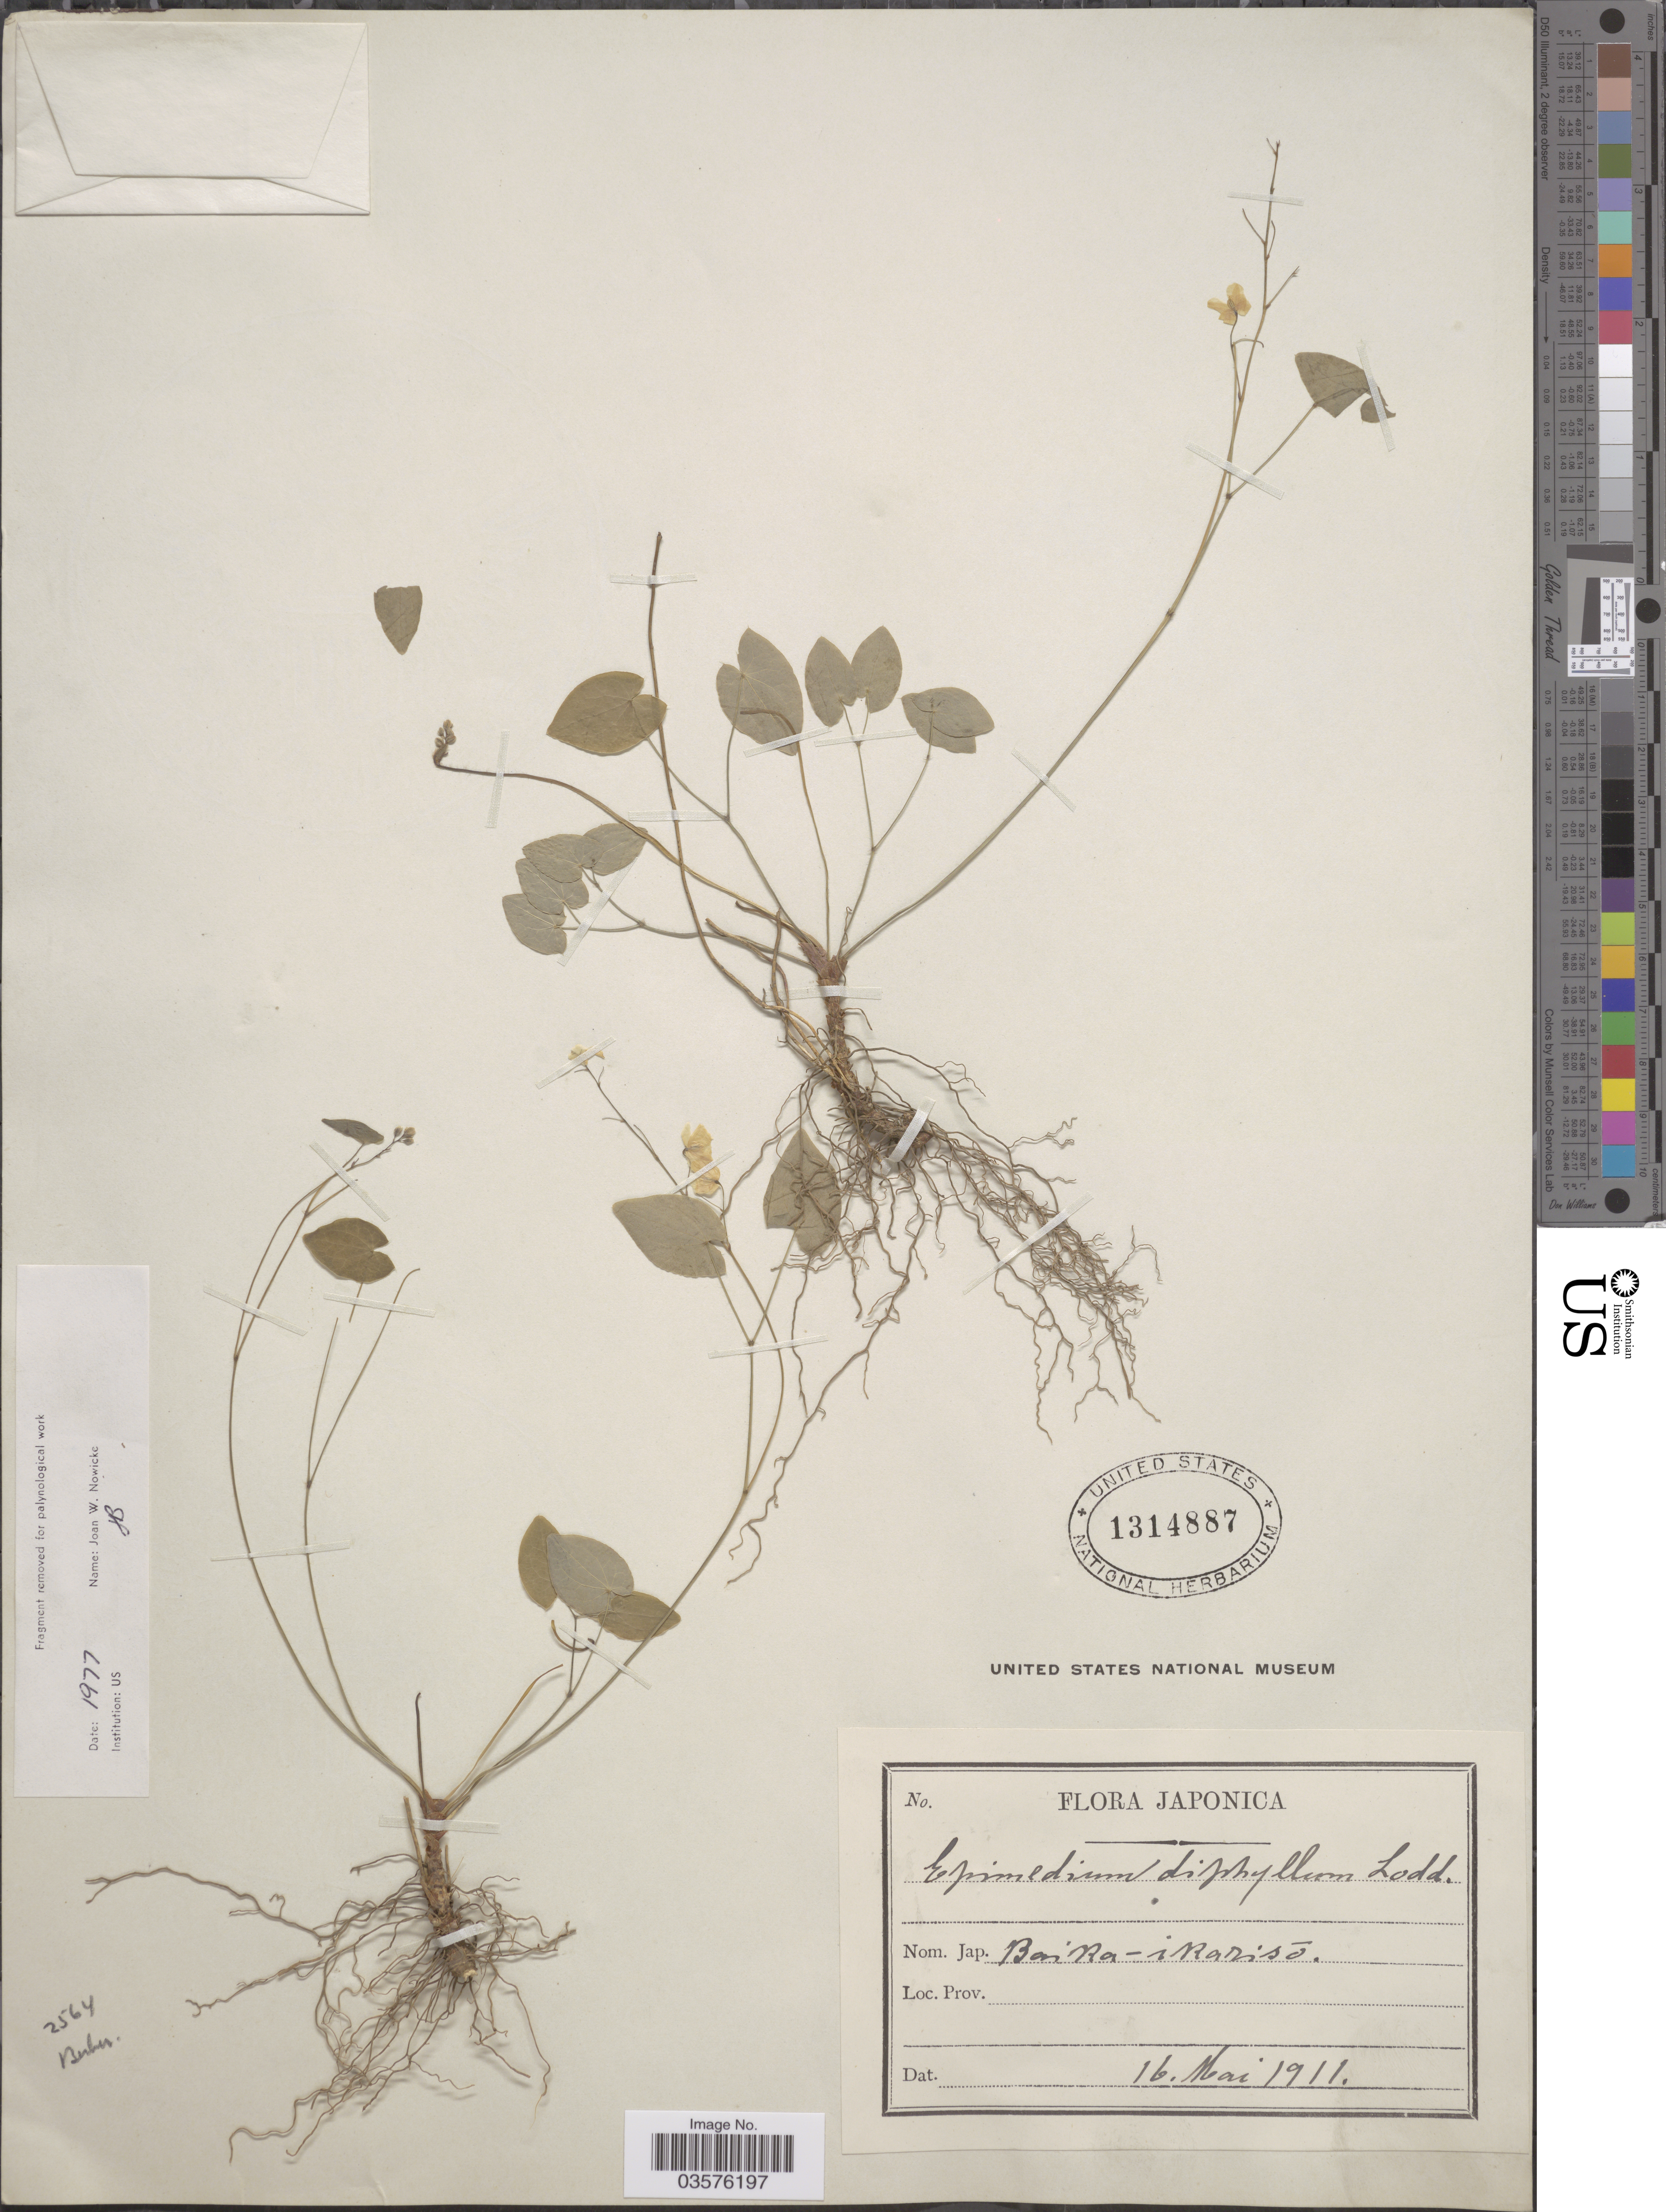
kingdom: Plantae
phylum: Tracheophyta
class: Magnoliopsida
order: Ranunculales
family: Berberidaceae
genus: Epimedium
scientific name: Epimedium diphyllum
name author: Lodd. ex Graham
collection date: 1911-05-16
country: Japan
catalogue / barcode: US 1314887